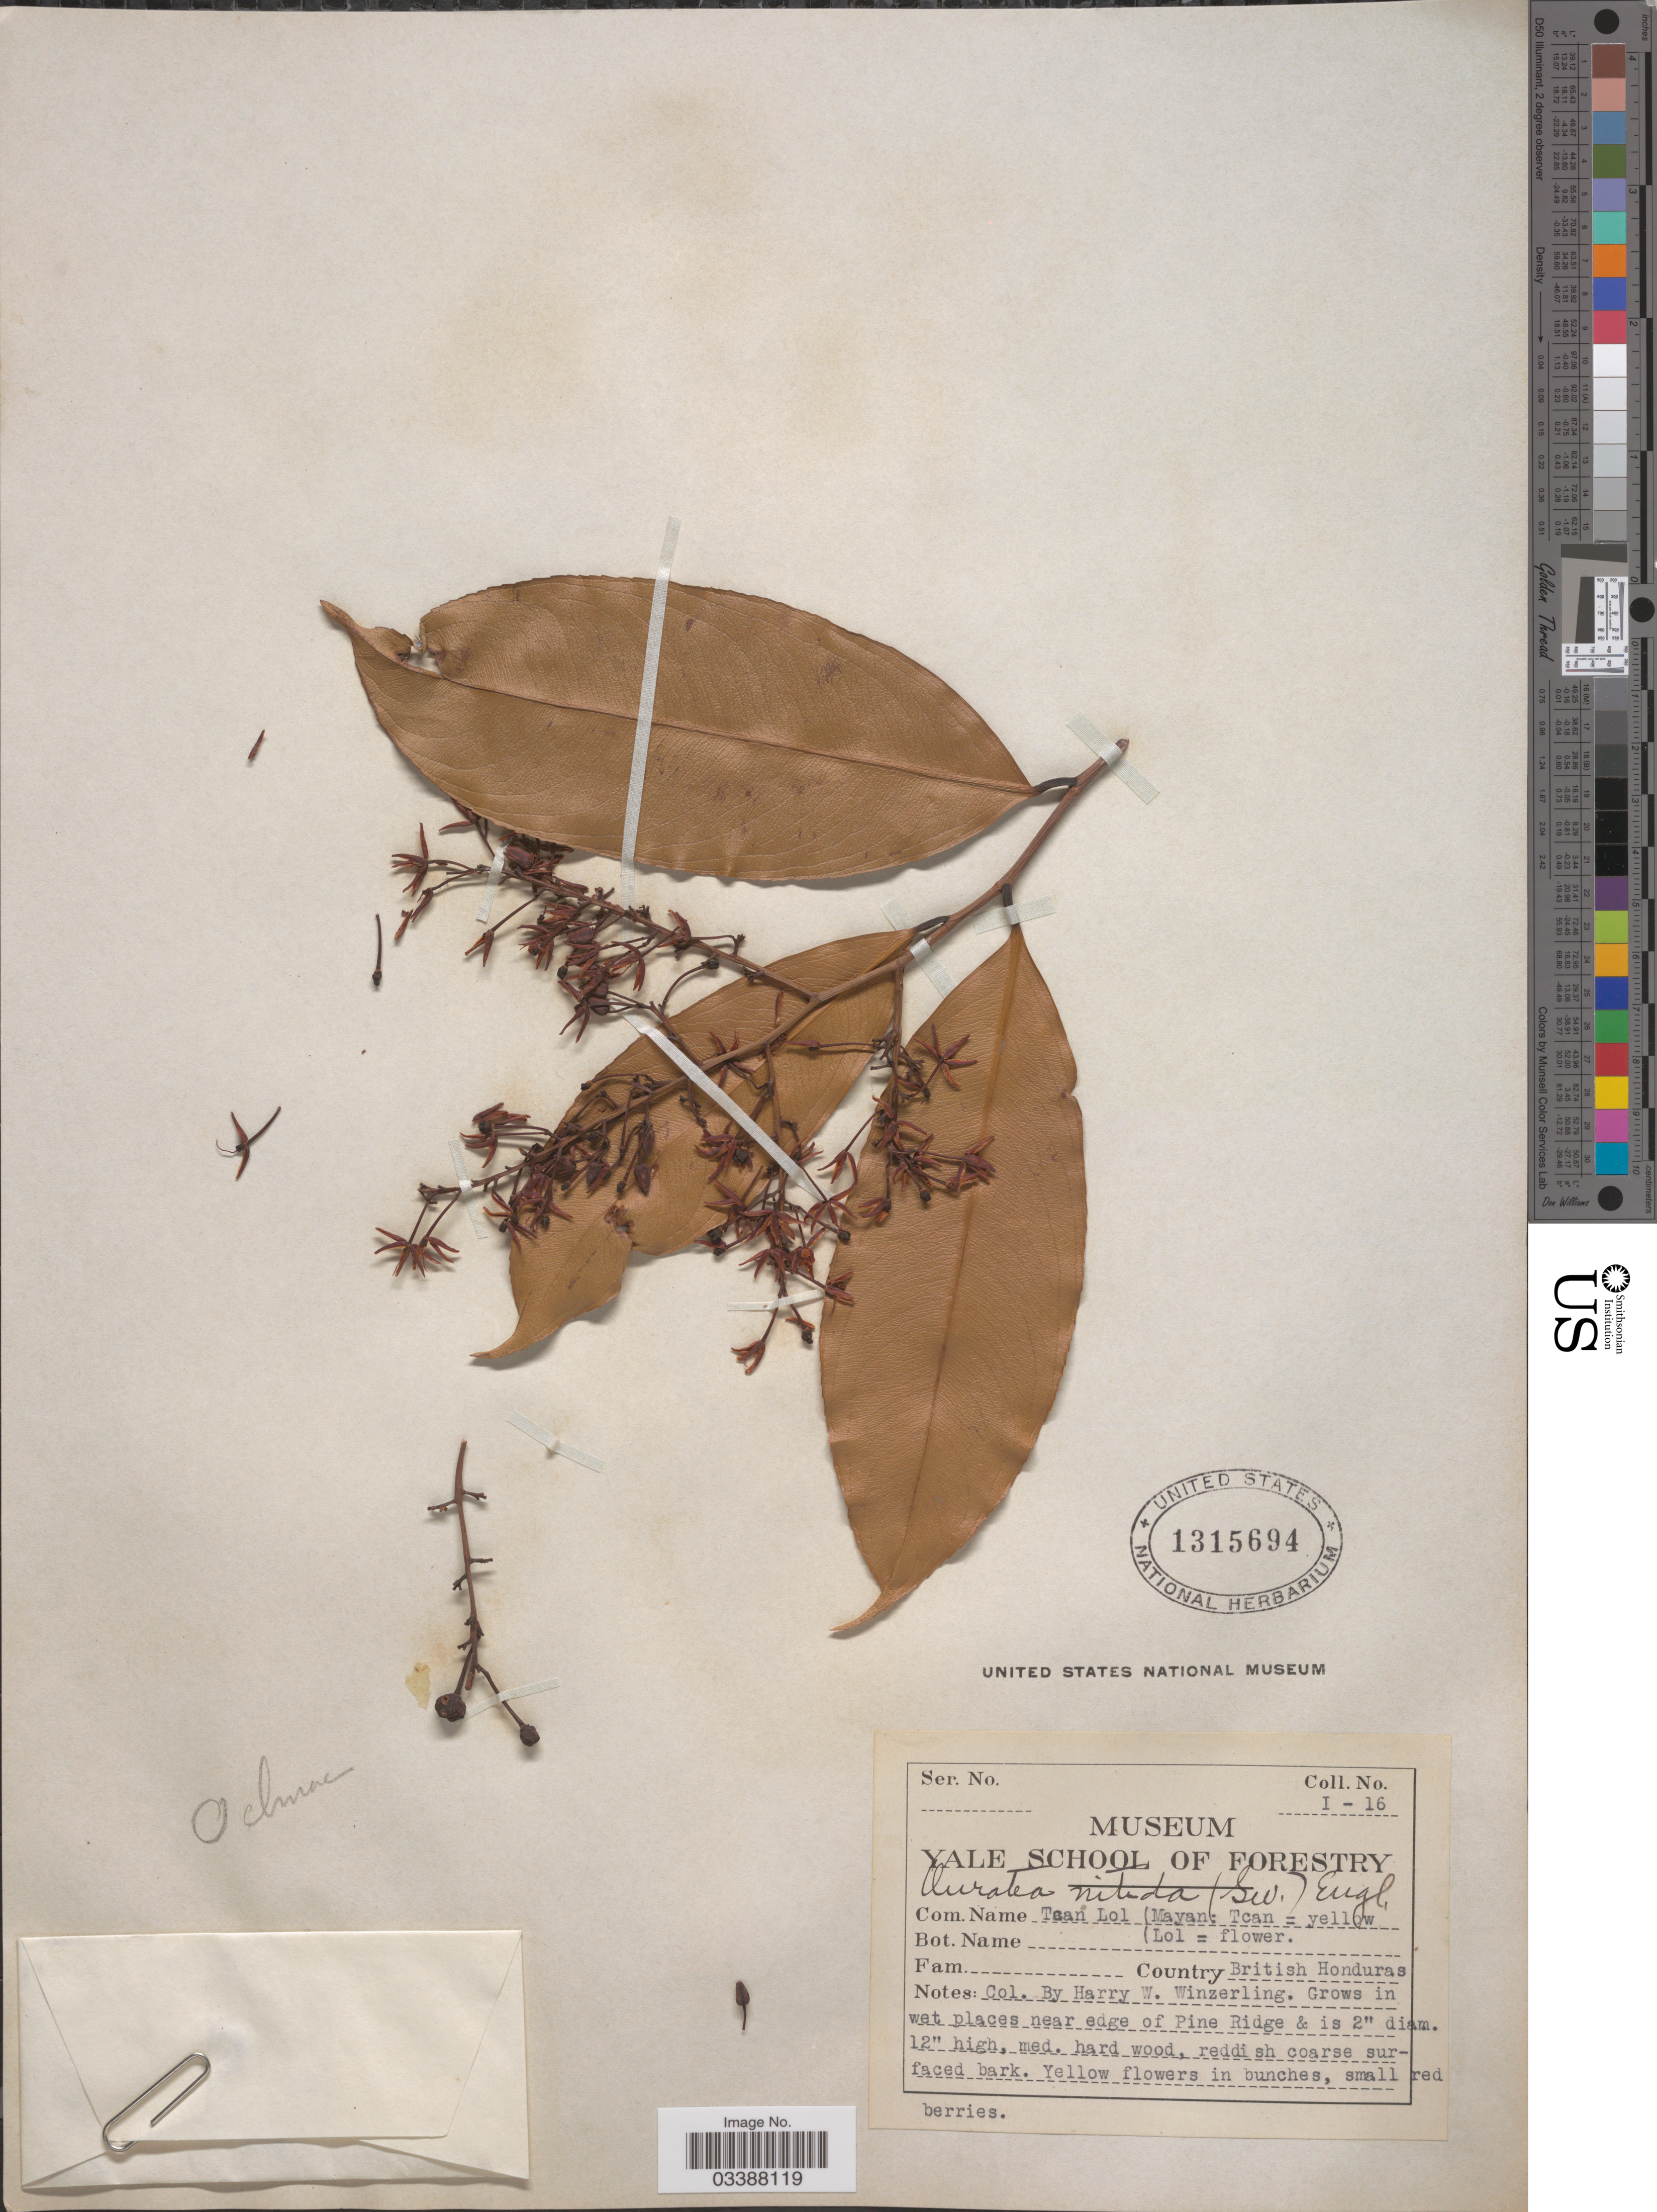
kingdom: Plantae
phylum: Tracheophyta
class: Magnoliopsida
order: Malpighiales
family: Ochnaceae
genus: Ouratea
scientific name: Ouratea nitida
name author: (Sw.) Engl.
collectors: H. Winzerling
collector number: I-16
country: Belize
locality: British Honduras. Near edge of Pine Ridge.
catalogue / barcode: US 1315694